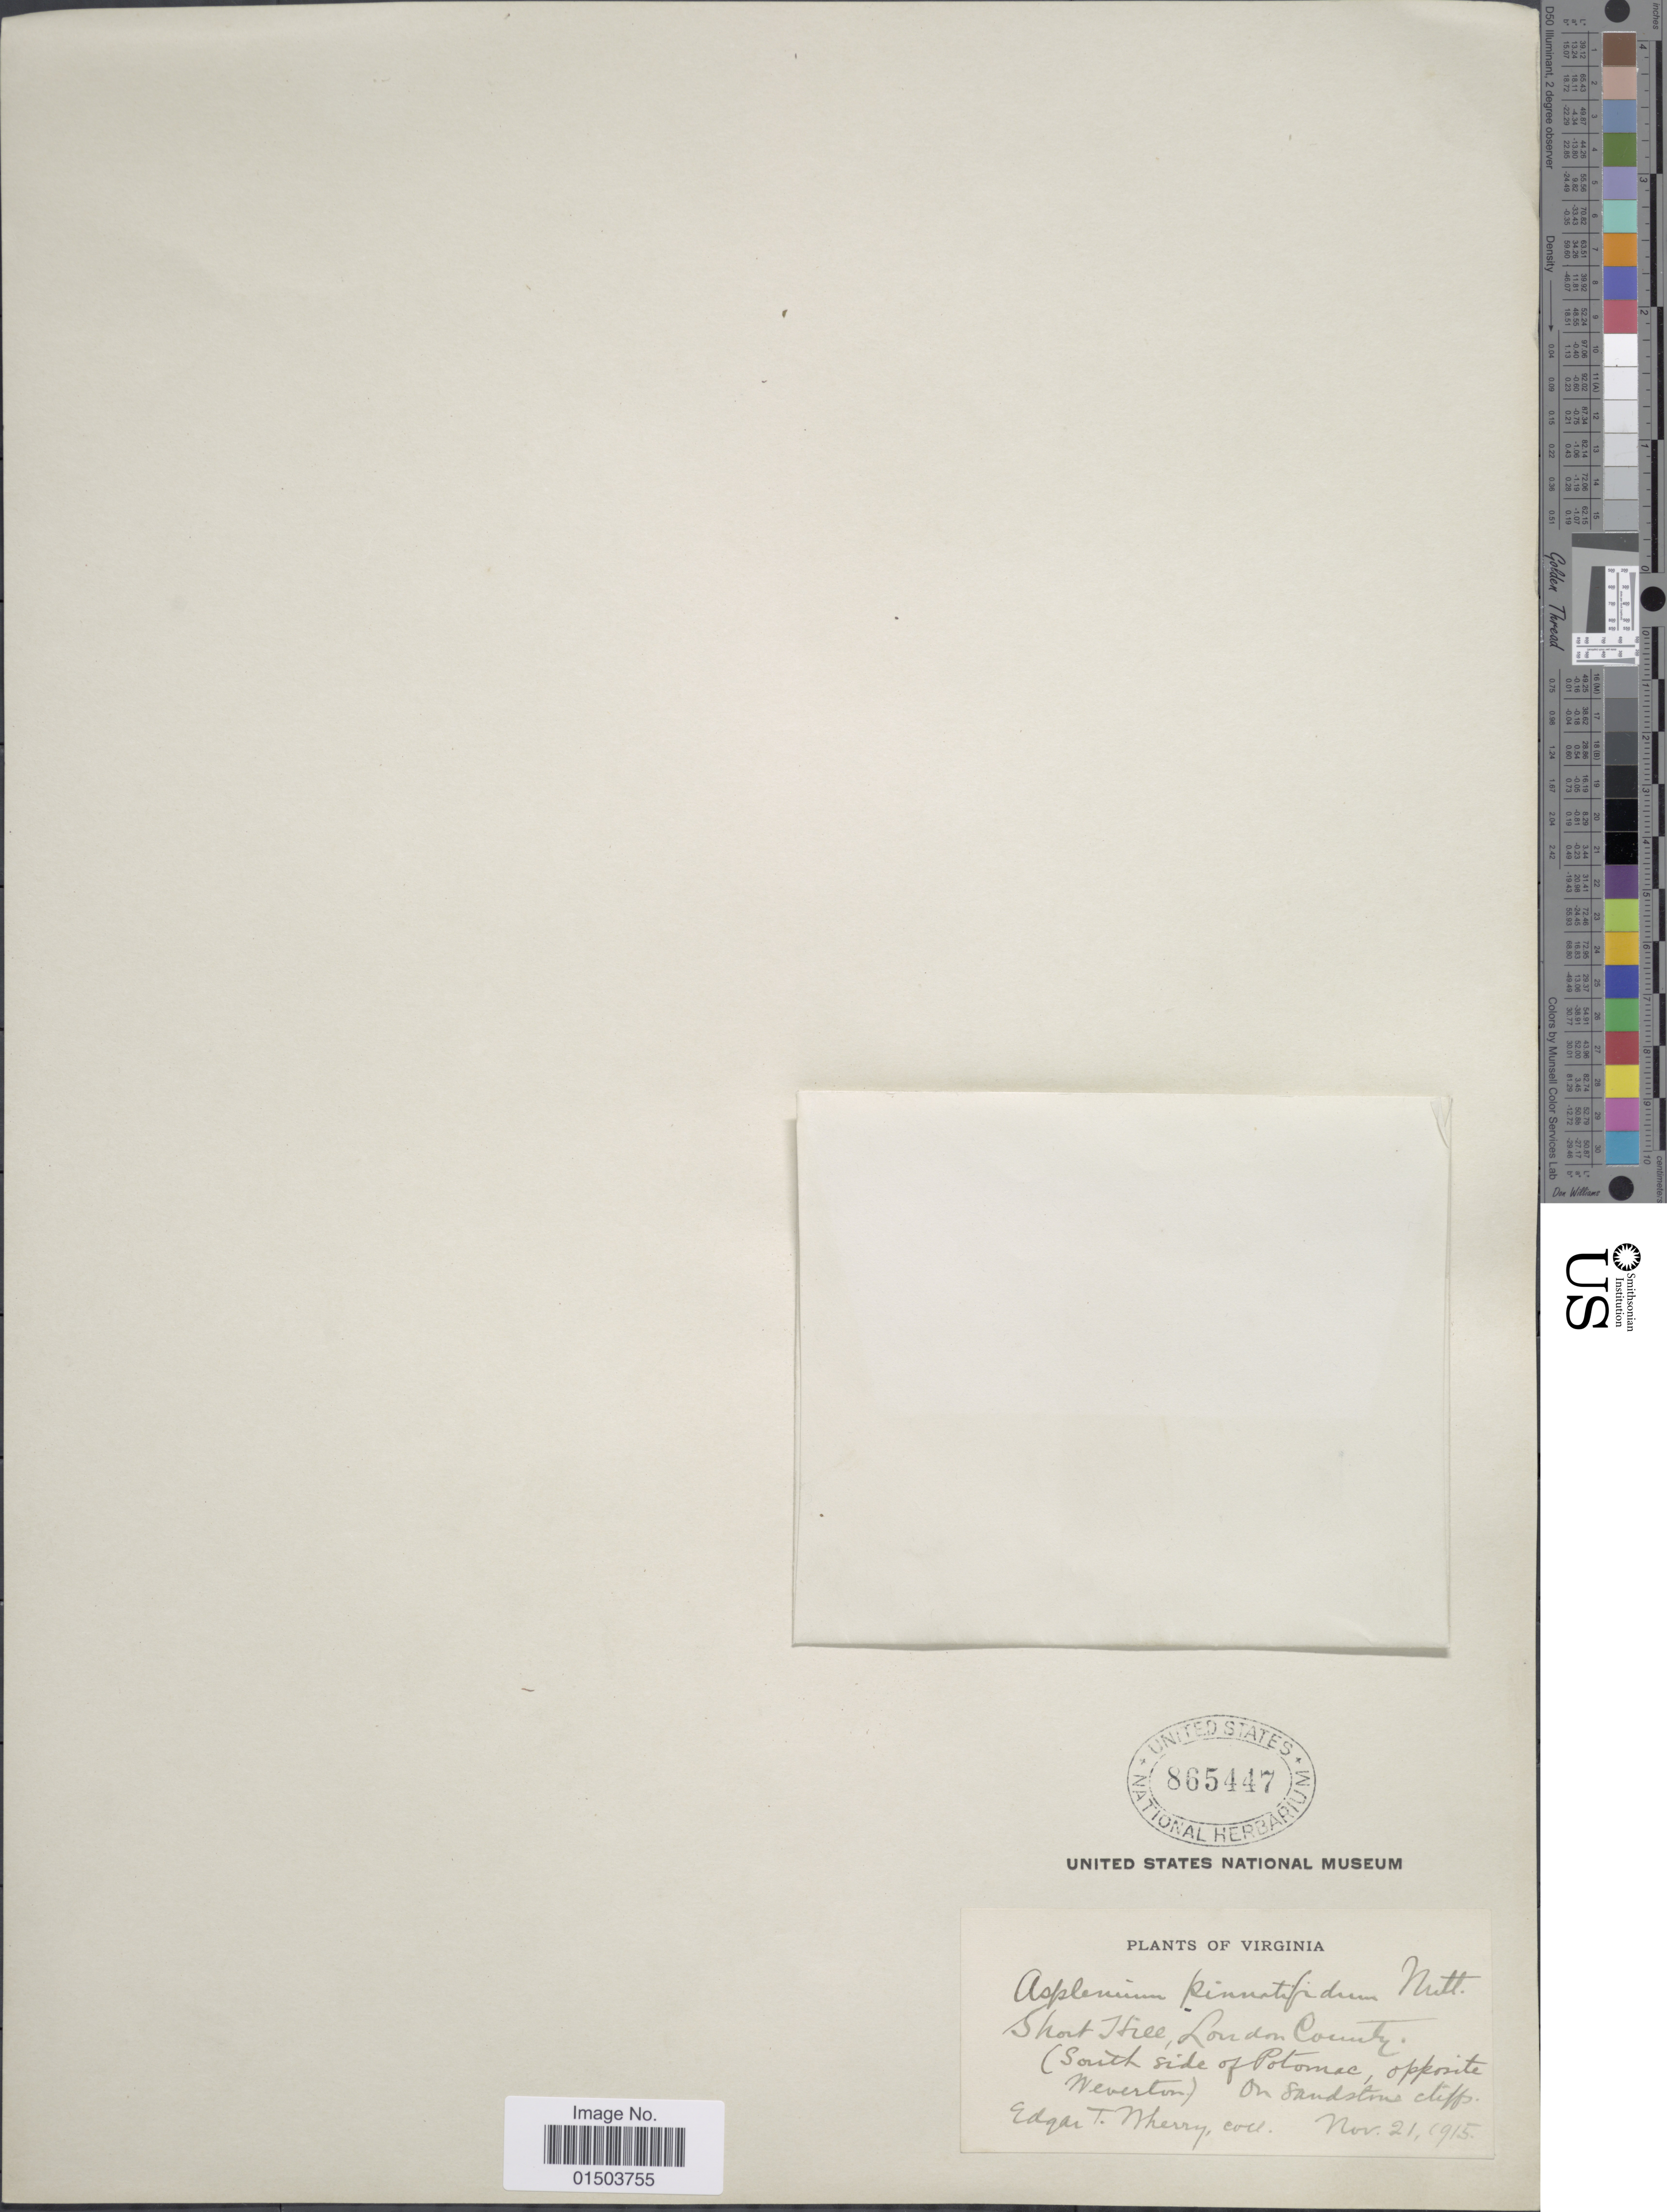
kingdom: Plantae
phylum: Tracheophyta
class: Polypodiopsida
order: Polypodiales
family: Aspleniaceae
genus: Asplenium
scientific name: Asplenium pinnatifidum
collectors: E. T. Wherry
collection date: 1915-11-21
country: United States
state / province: Virginia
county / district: Loudoun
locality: Short Hill, (South side of Potomac, opposite Weverton) on sandstone cliffs.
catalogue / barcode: US 865447